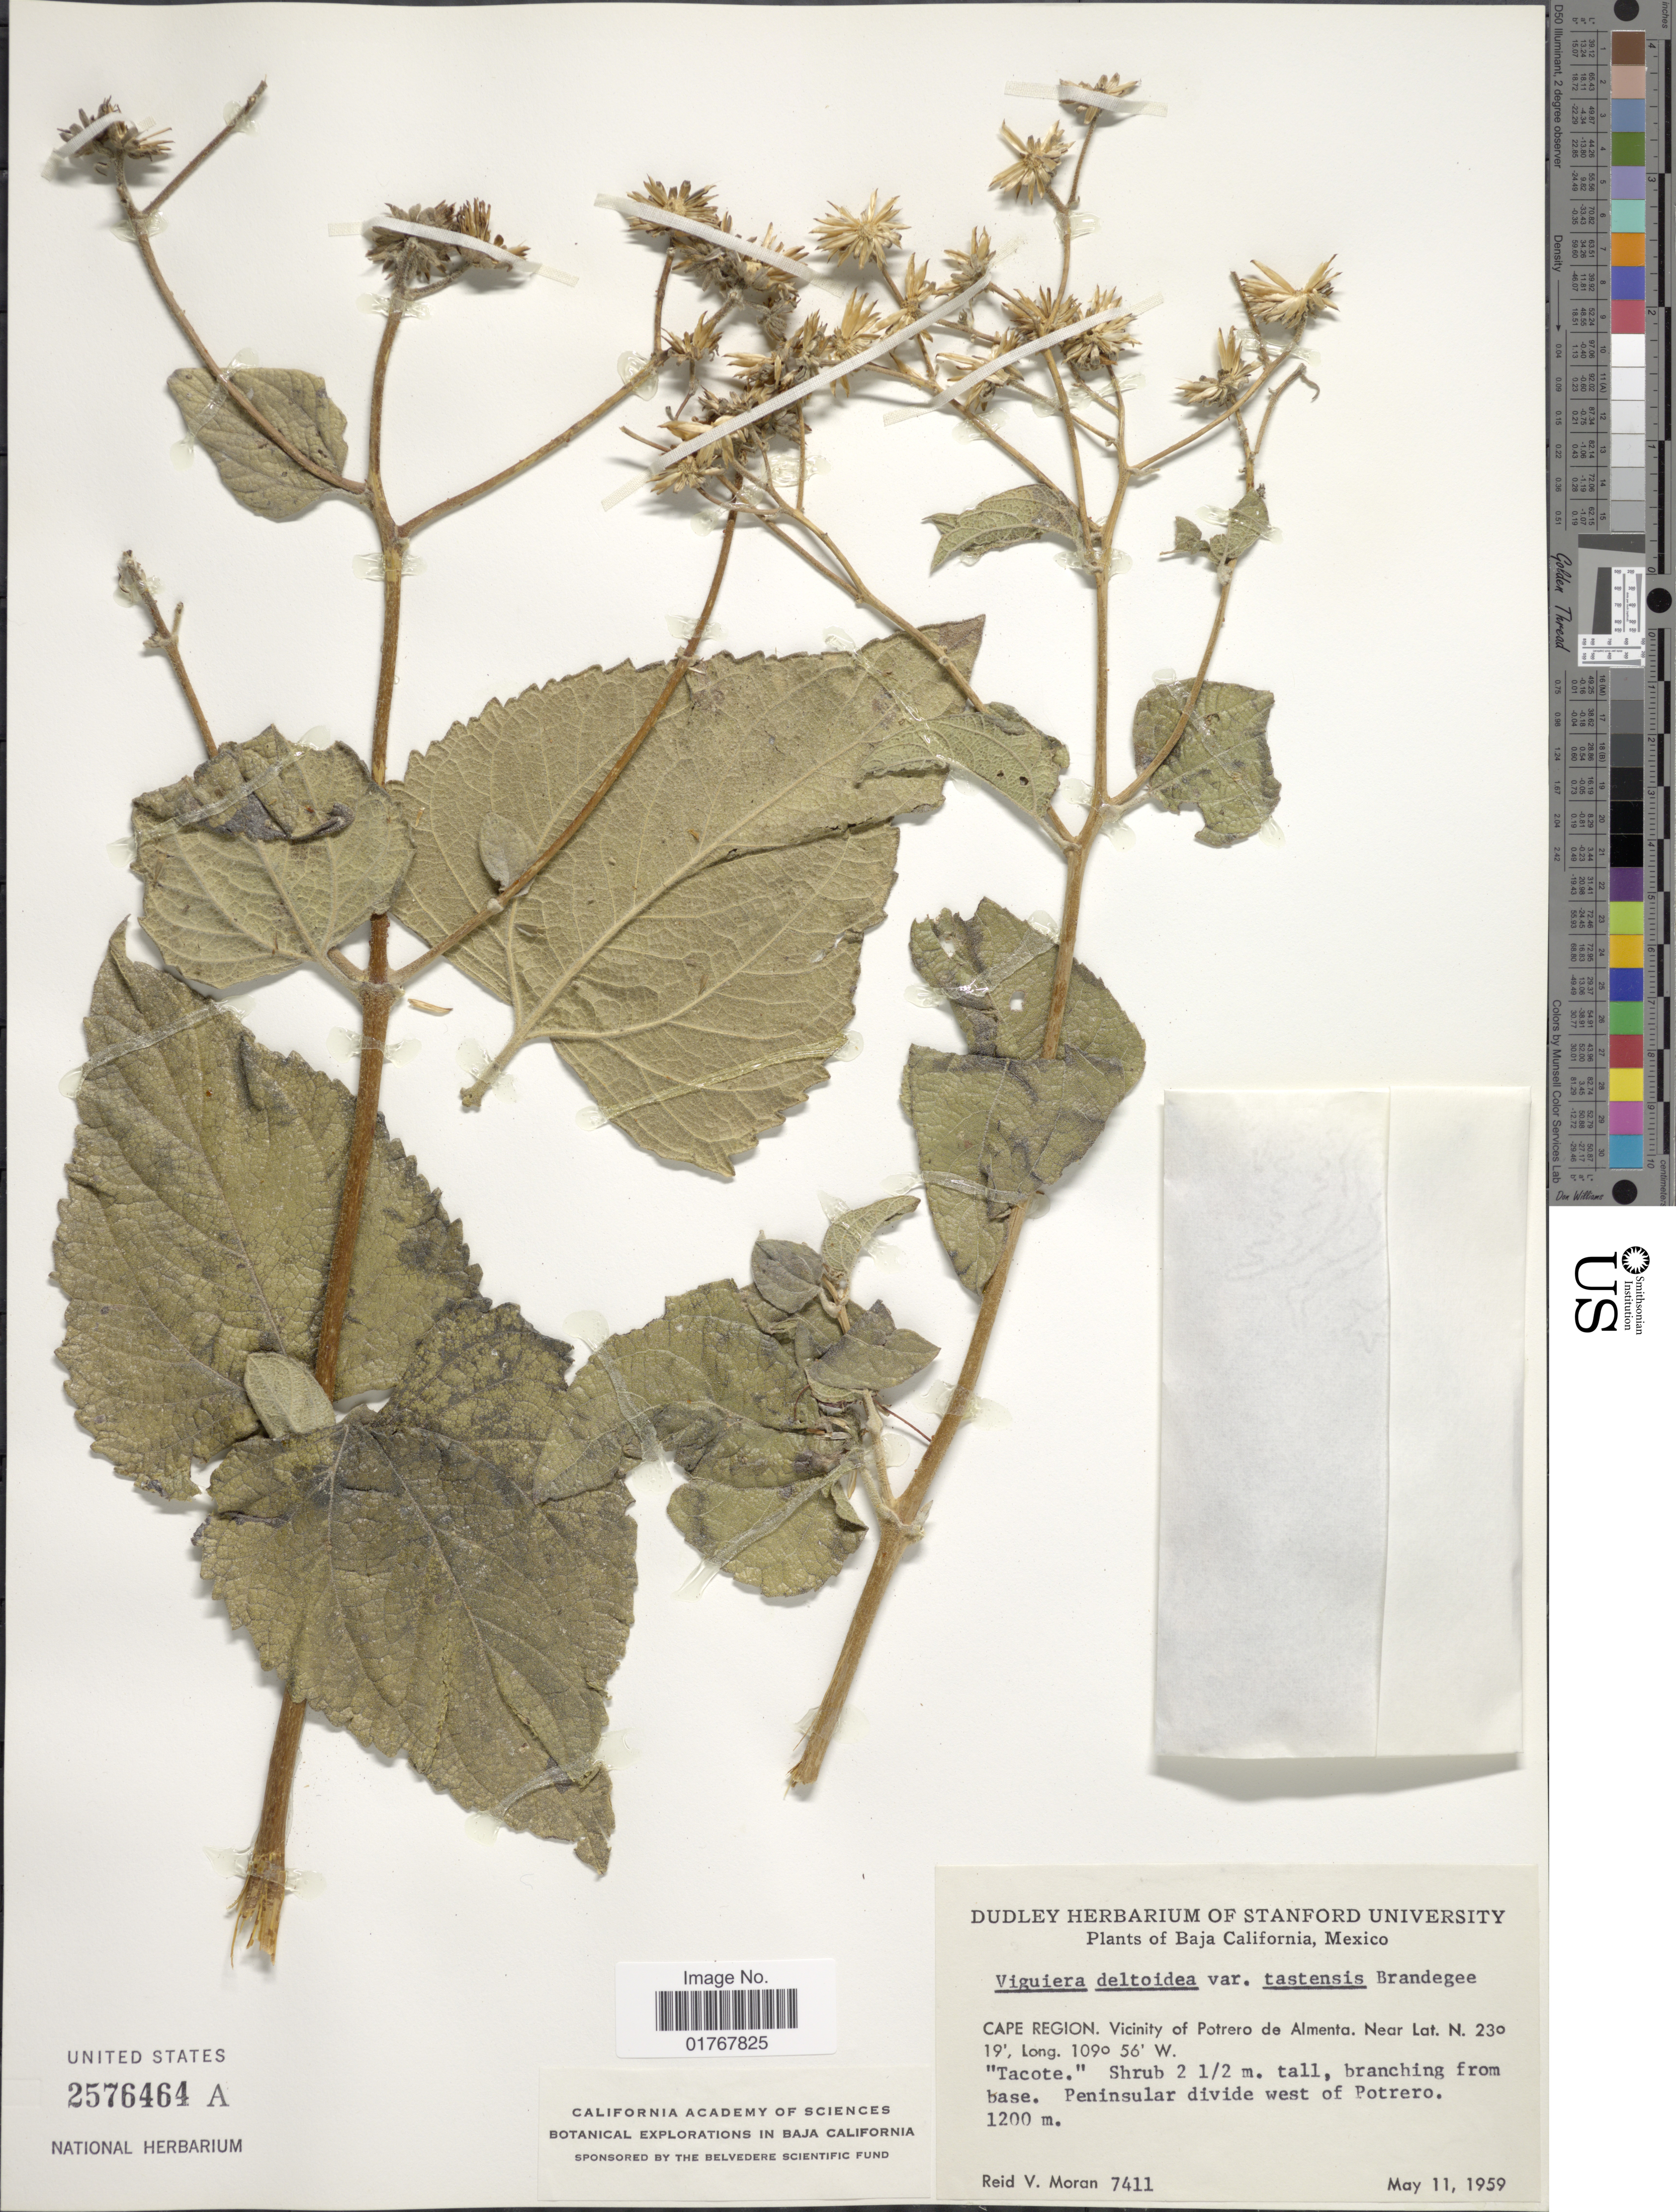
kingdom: Plantae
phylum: Tracheophyta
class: Magnoliopsida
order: Asterales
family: Asteraceae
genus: Viguiera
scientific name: Viguiera deltoidea var. tastensis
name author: Brandegee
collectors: R. V. Moran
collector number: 7411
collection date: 1959-10-11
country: Mexico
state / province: Baja California Sur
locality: Cape Region. Vicinity of Potrero de Almenta, Peninsular divide west of Potrero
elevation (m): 1200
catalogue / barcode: US 2576464A